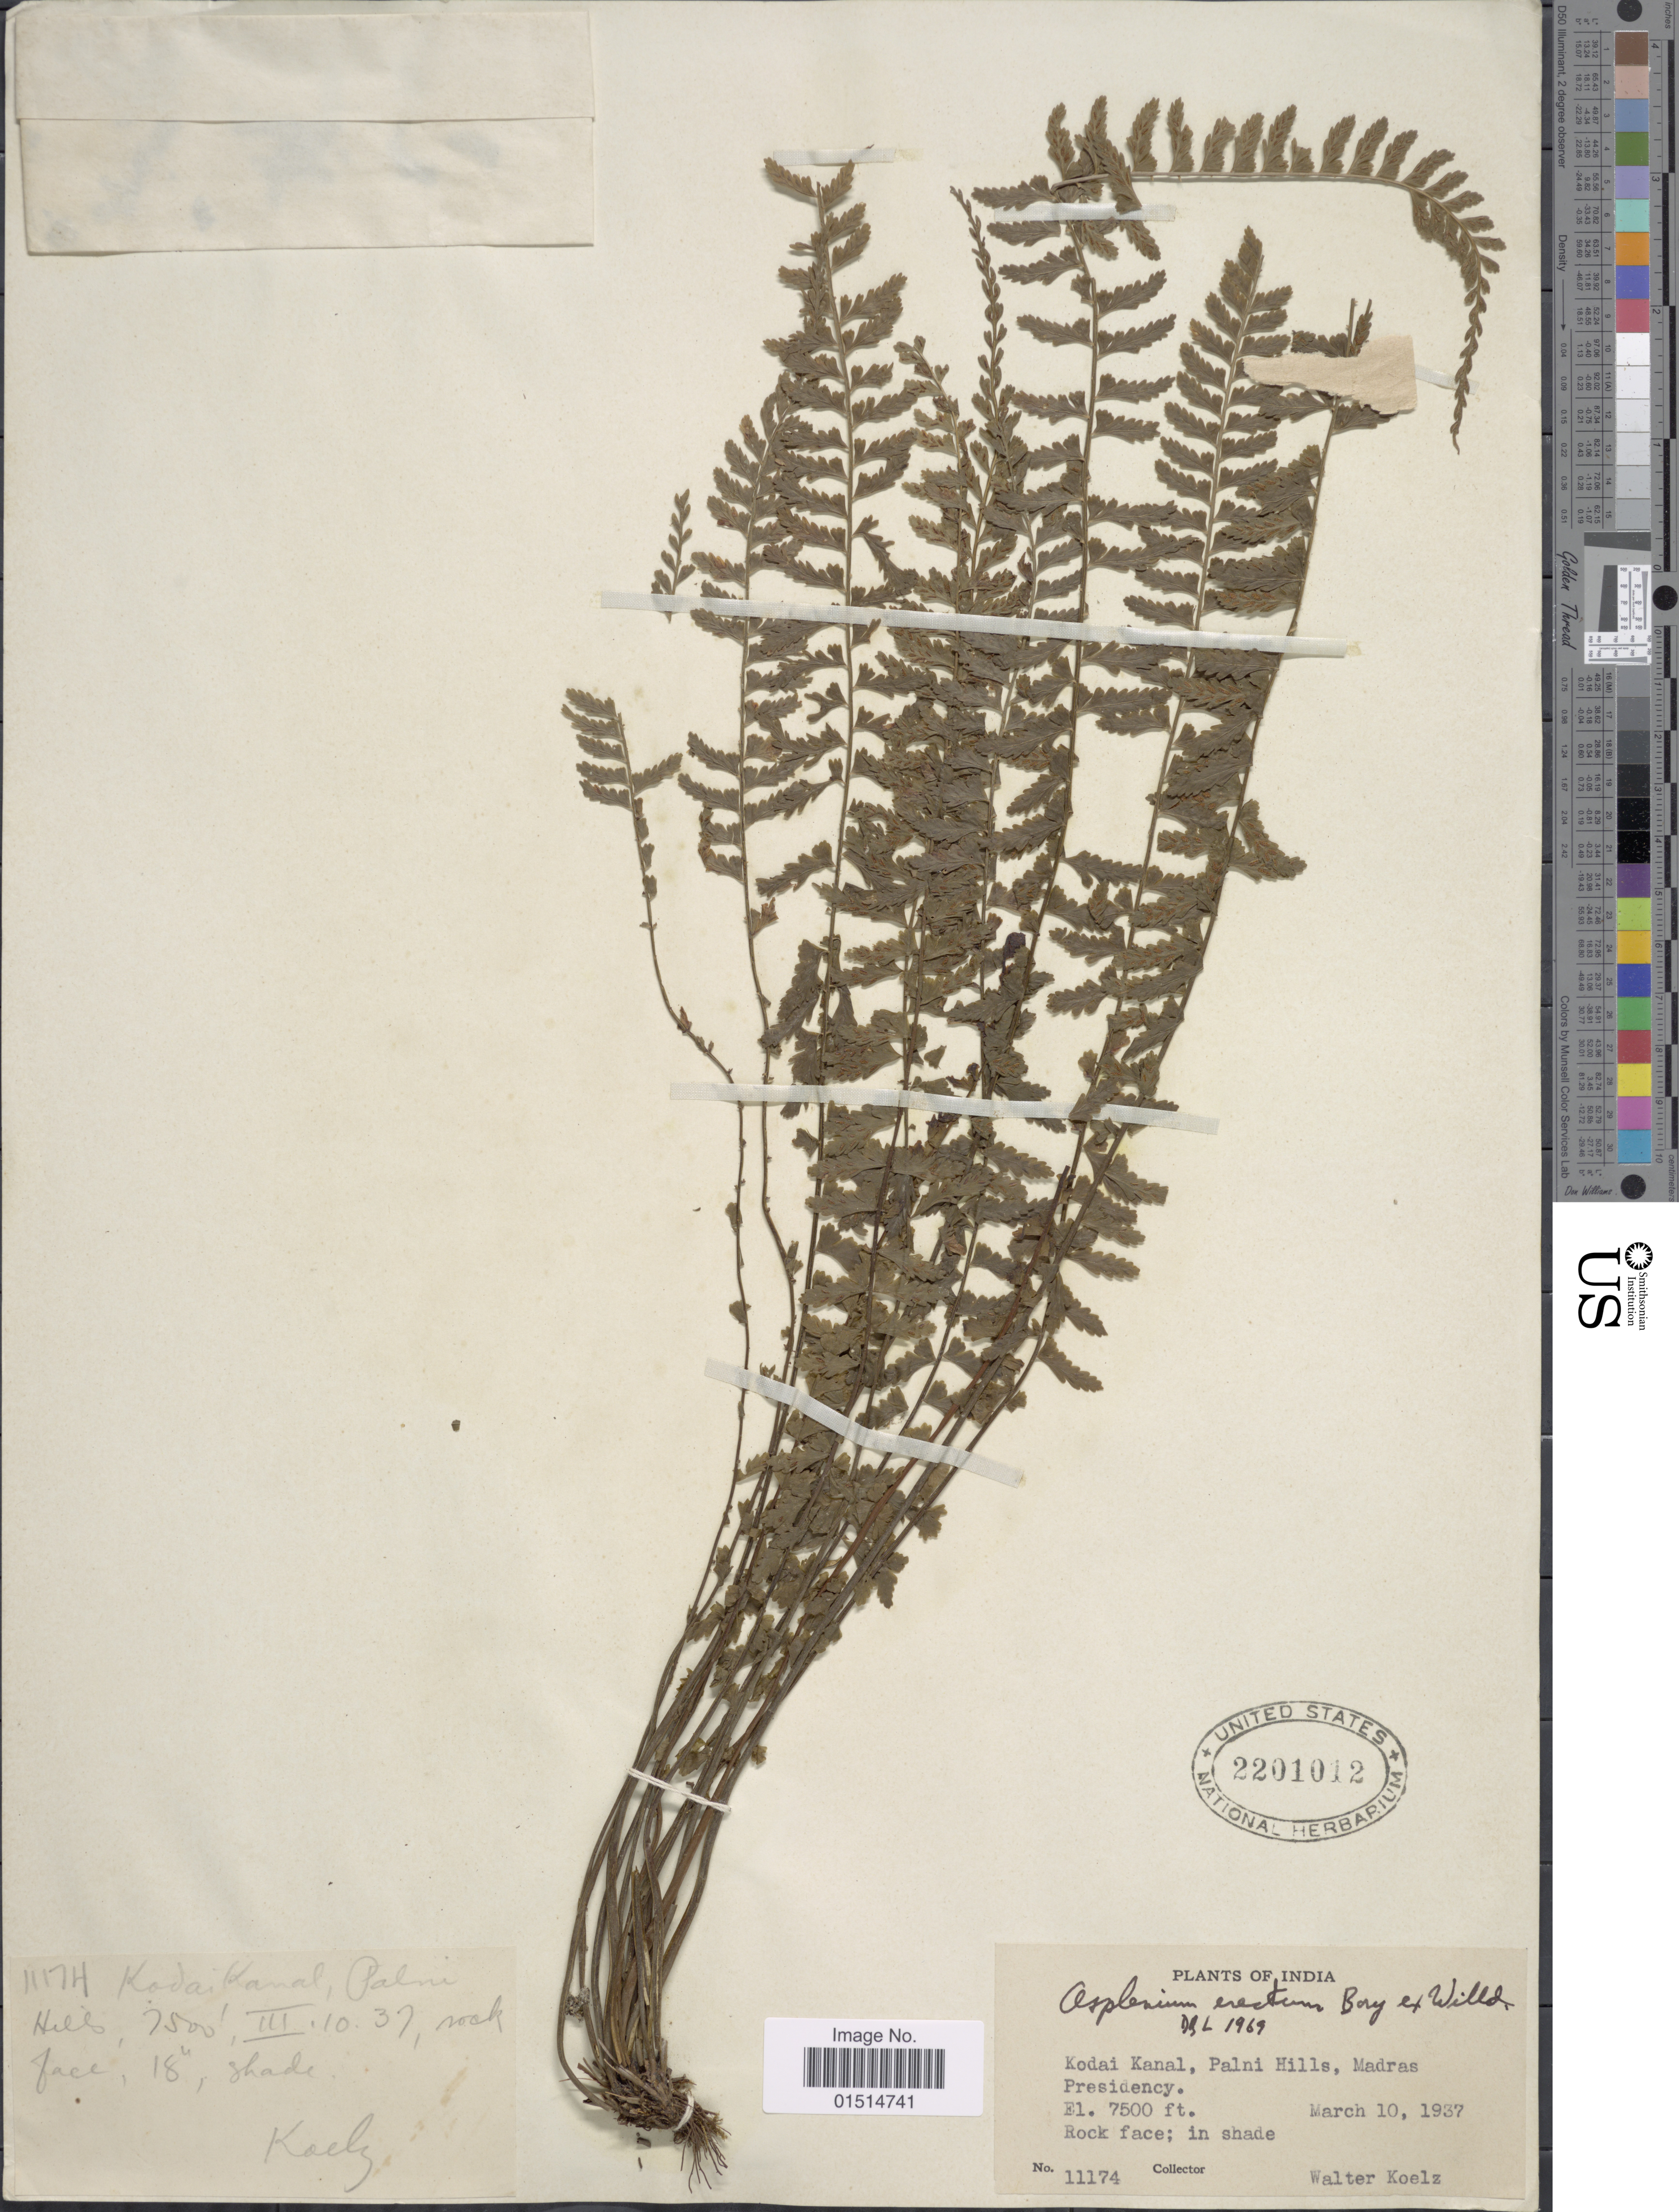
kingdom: Plantae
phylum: Tracheophyta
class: Polypodiopsida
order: Polypodiales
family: Aspleniaceae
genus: Asplenium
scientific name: Asplenium erectum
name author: Bory ex Willd.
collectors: W. N. Koelz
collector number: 11174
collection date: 1937-03-10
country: India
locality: Kodai Kanal, Palni Hills, Madras Presidency, Rock face; in shade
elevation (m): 2286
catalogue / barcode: US 2201012